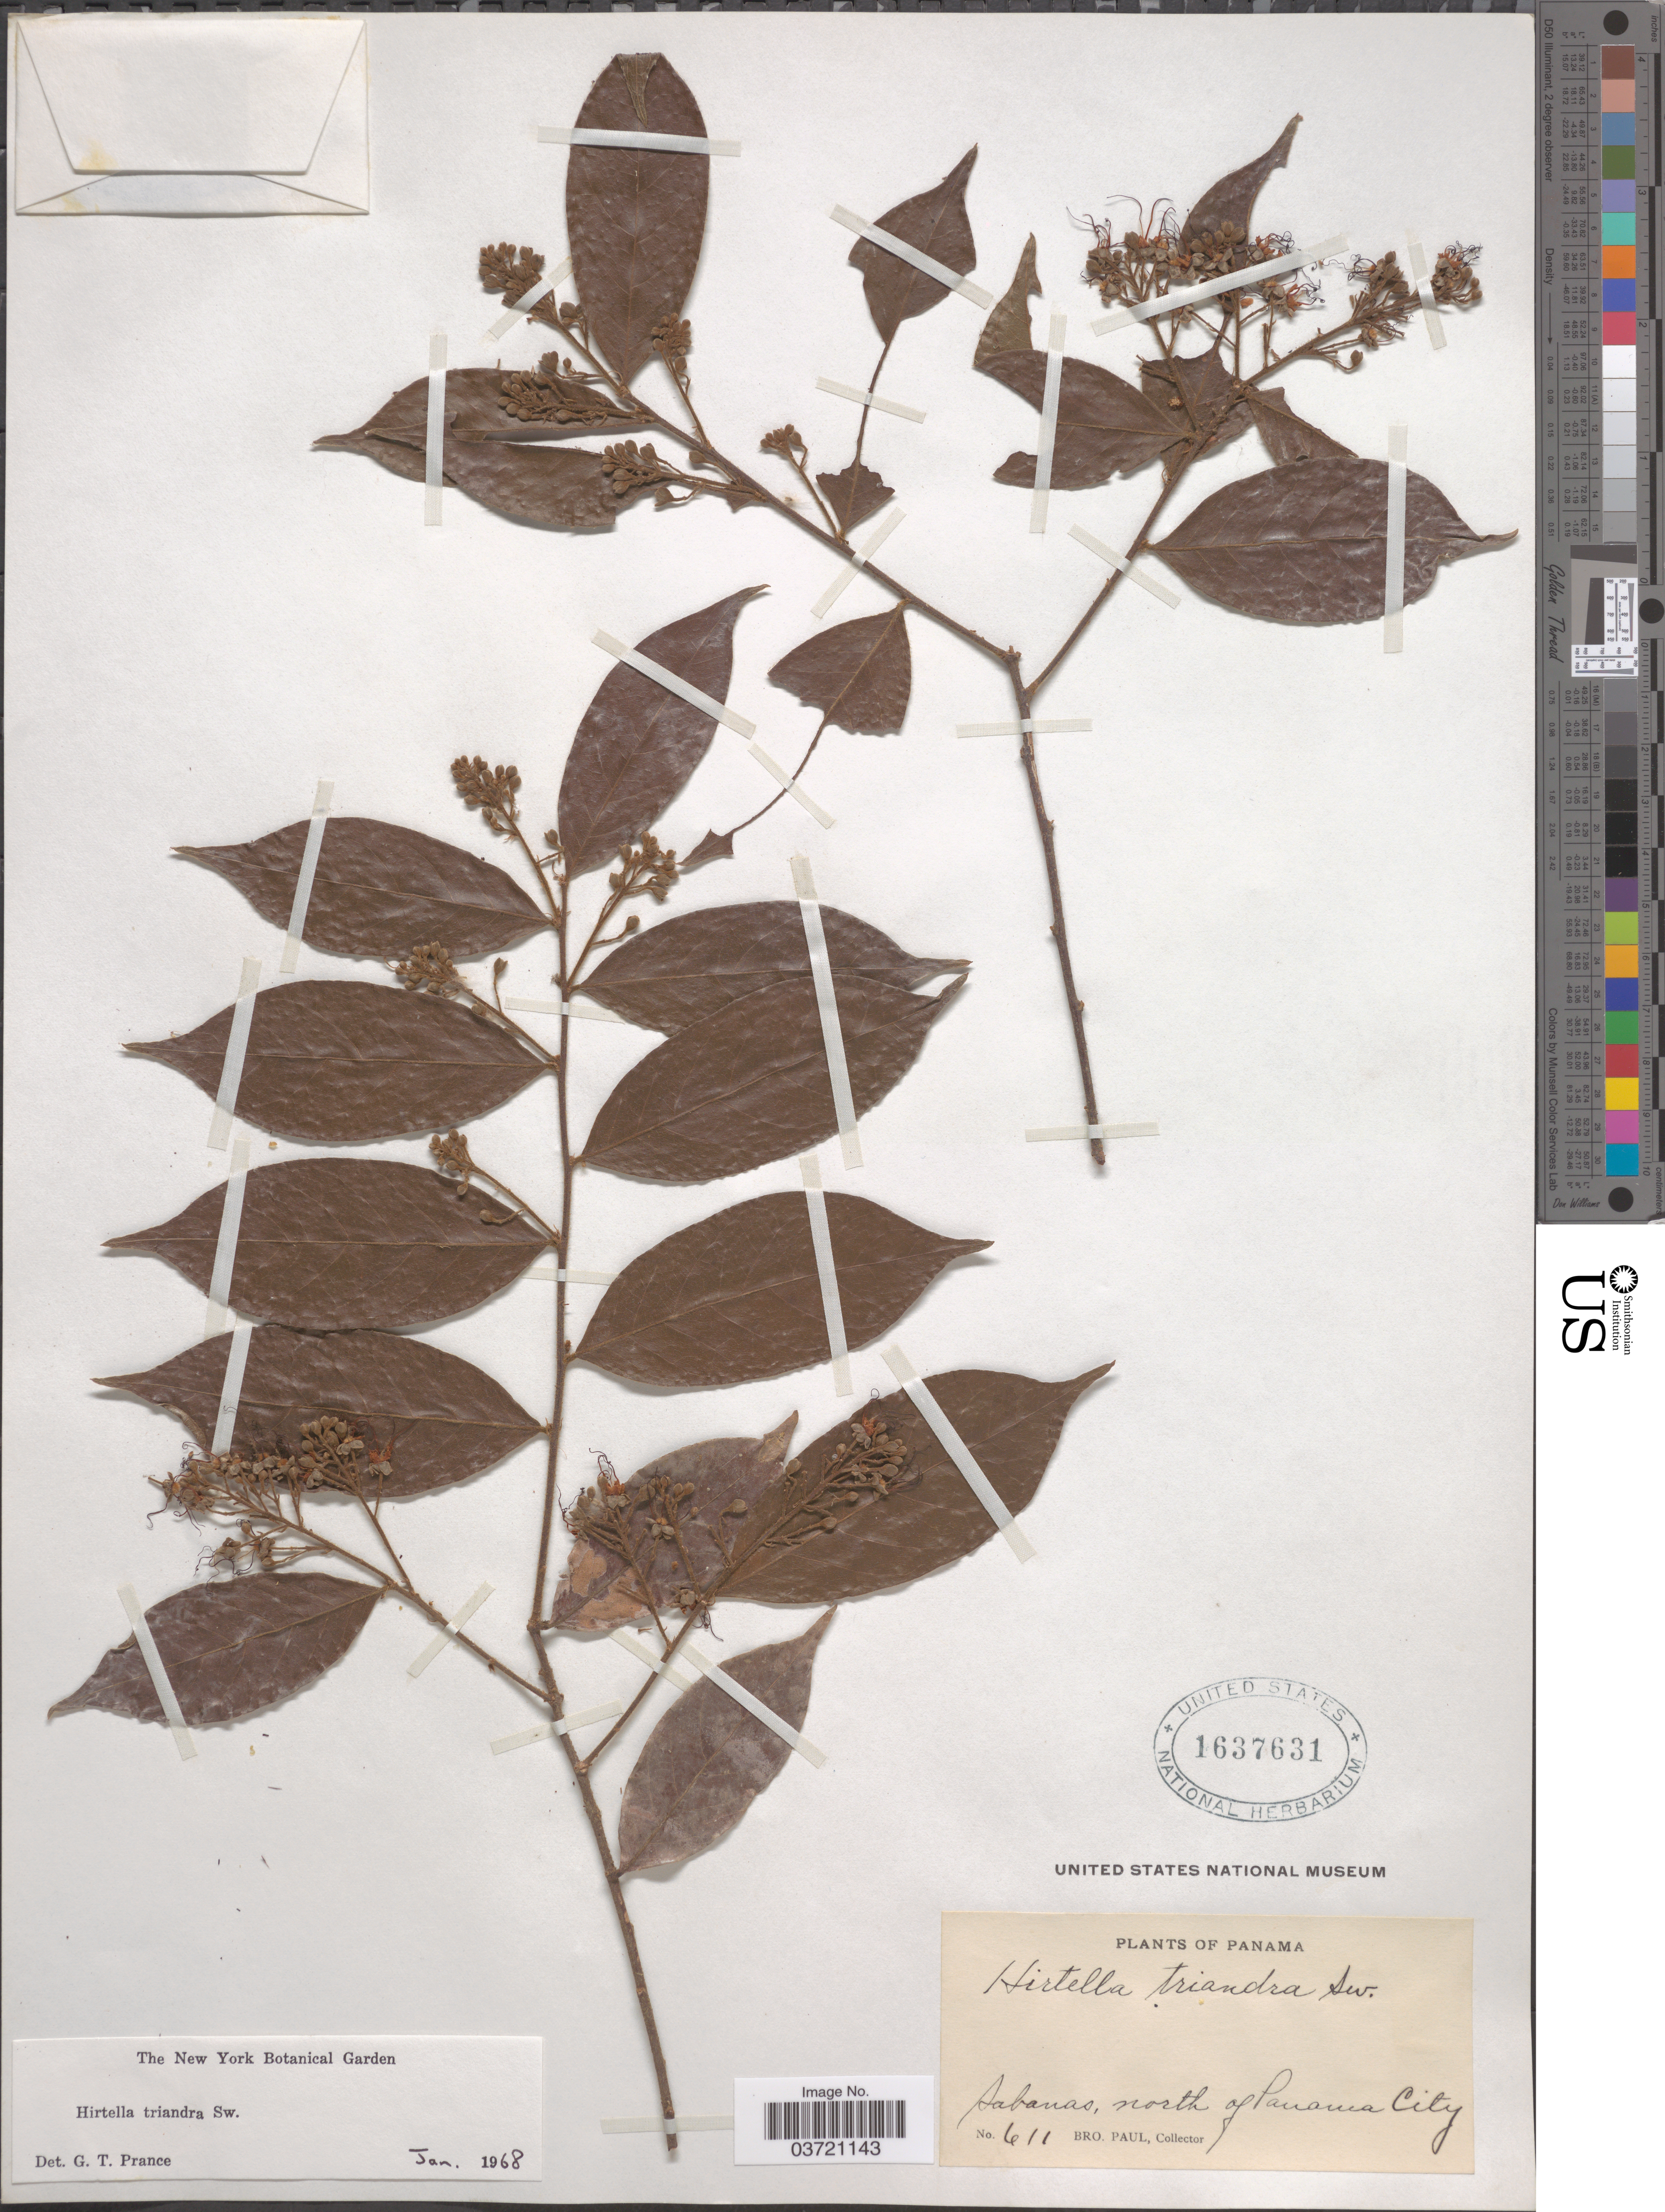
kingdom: Plantae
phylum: Tracheophyta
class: Magnoliopsida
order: Malpighiales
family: Chrysobalanaceae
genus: Hirtella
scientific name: Hirtella triandra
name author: Sw.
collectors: B. Paul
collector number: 611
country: Panama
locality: Sabanas, north of Panama City.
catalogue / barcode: US 1637631